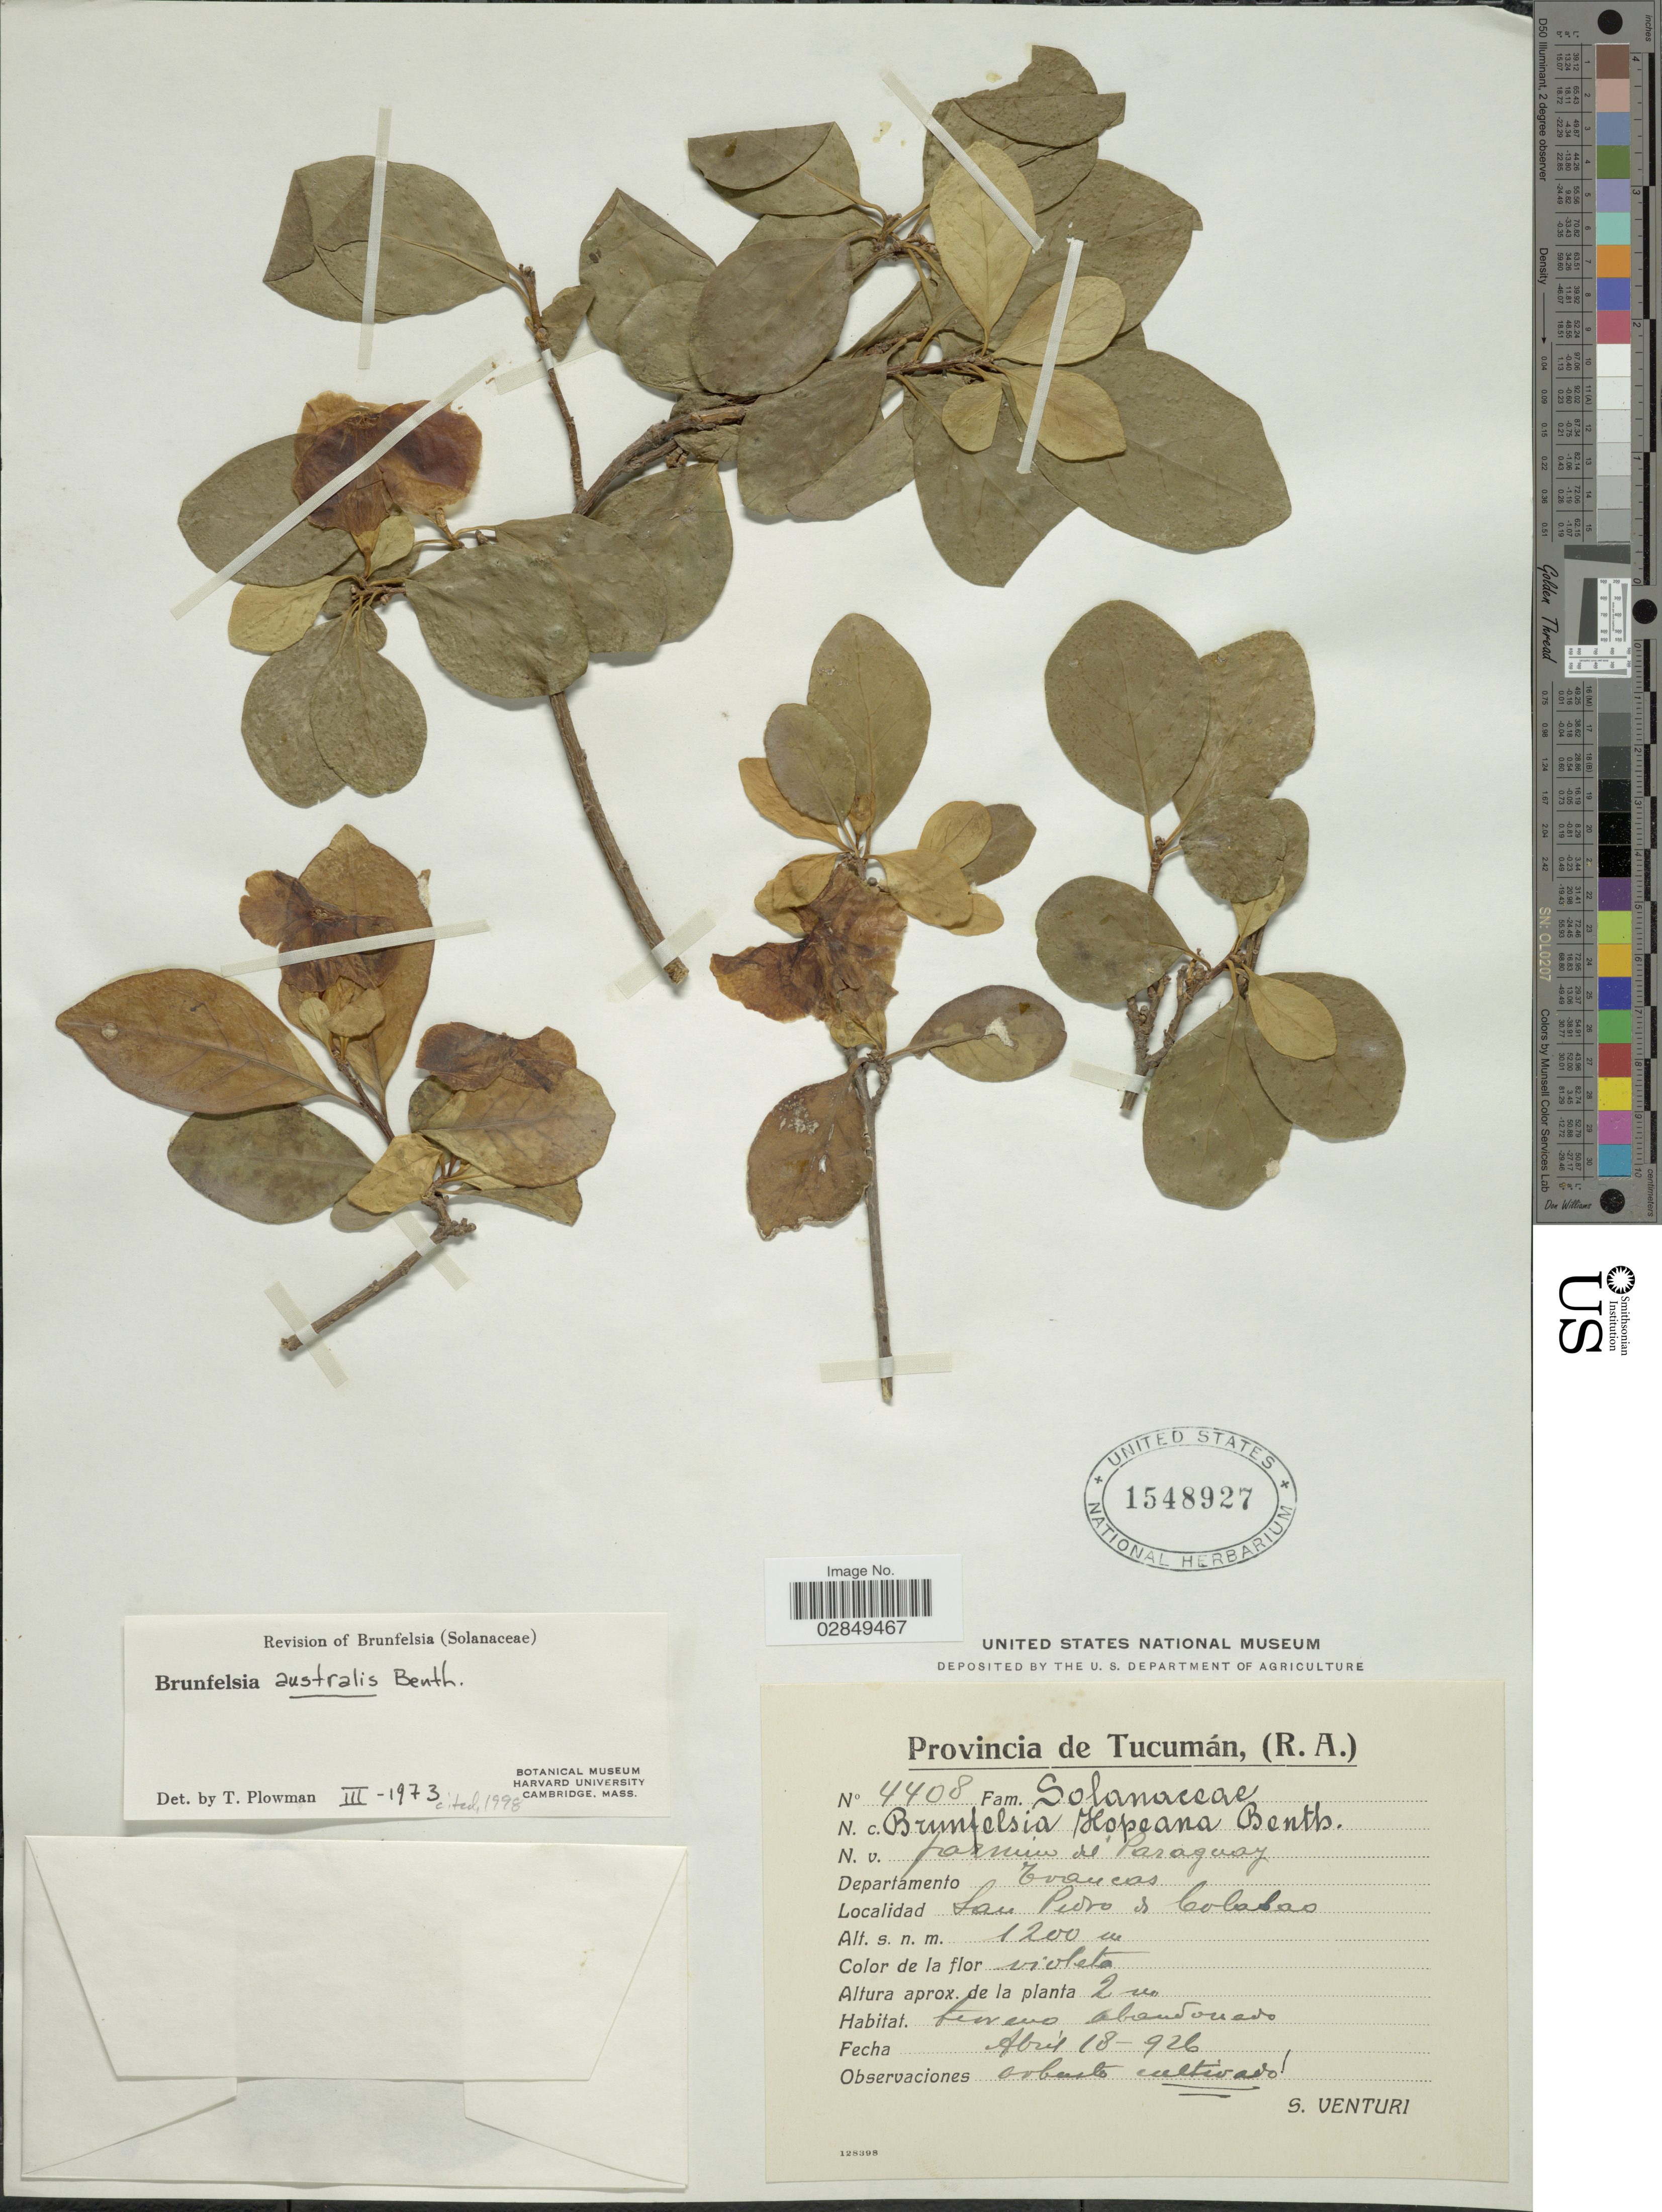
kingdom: Plantae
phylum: Tracheophyta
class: Magnoliopsida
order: Solanales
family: Solanaceae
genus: Brunfelsia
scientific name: Brunfelsia australis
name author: Benth.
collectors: S. Venturi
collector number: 4408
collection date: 1926-04-18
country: Argentina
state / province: Tucuman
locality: (R.A.), Departamento Trancas. San Pedro de Colalao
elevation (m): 1200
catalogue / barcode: US 1548927